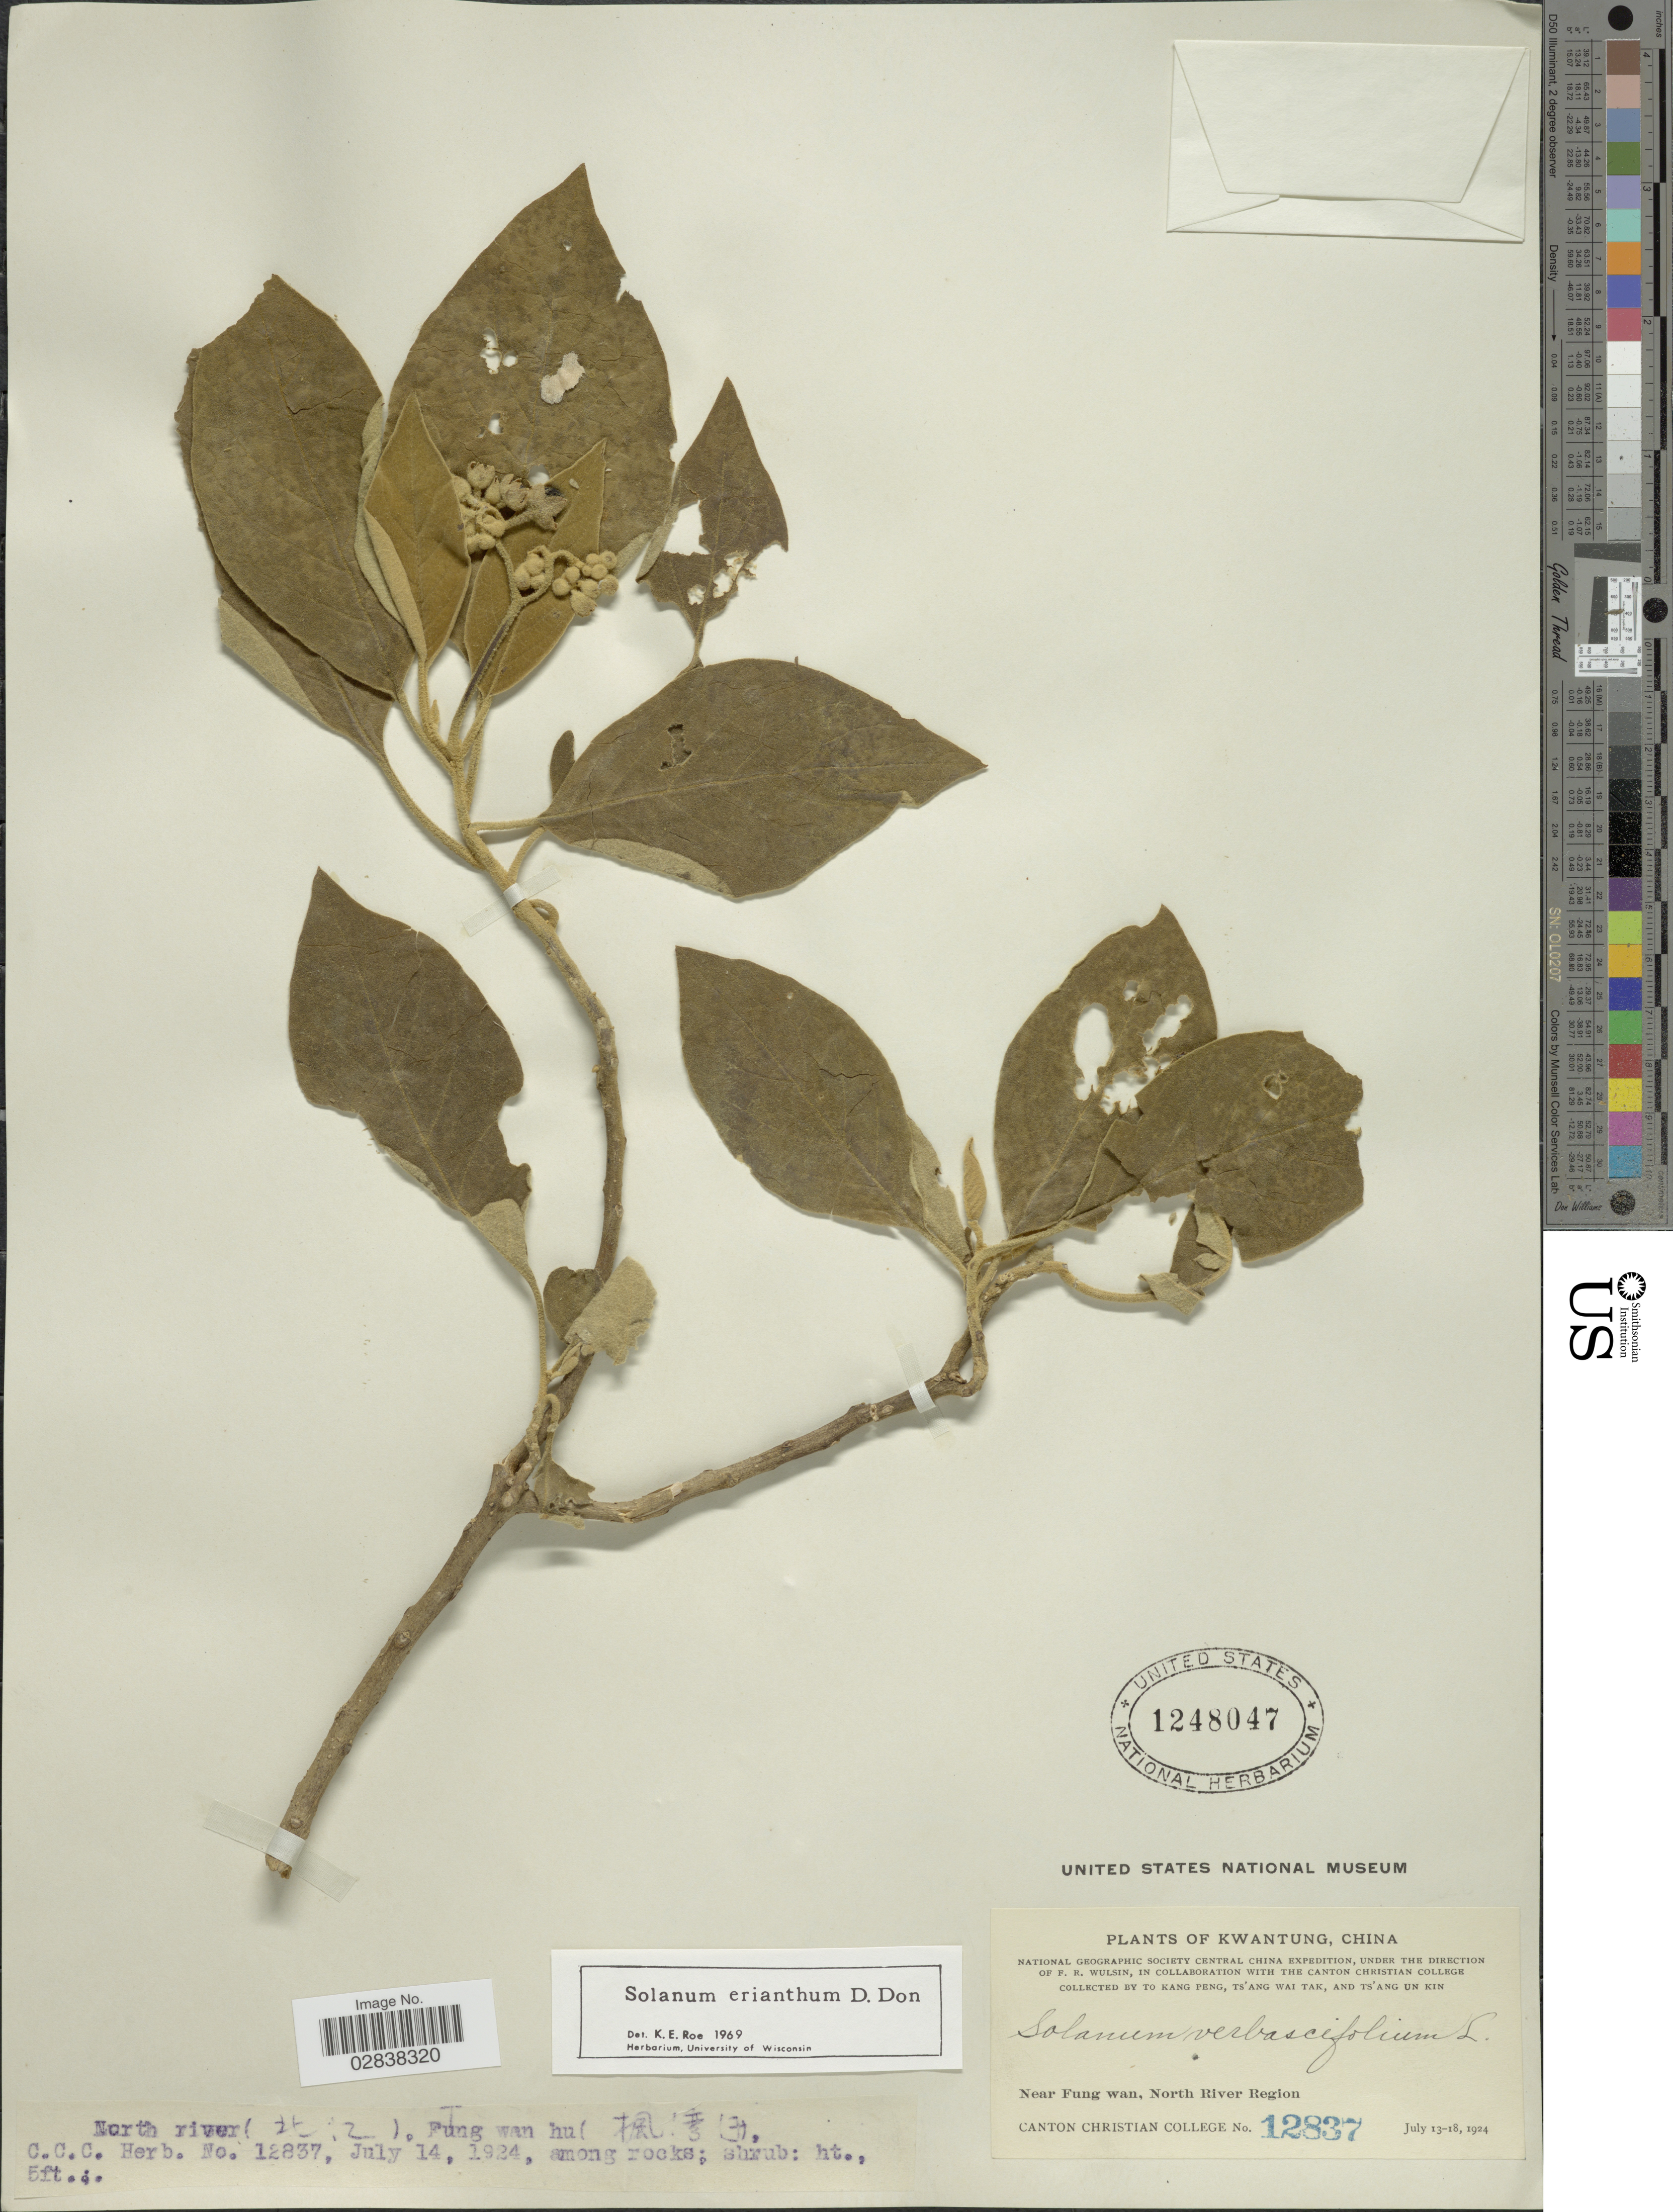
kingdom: Plantae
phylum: Tracheophyta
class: Magnoliopsida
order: Solanales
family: Solanaceae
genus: Solanum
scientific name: Solanum erianthum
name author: D. Don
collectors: T. K. Peng, W. T. Tsang & Ts' Ang Un Kin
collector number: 12837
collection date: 1924-07-13/1924-07-18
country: China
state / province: Guangdong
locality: Kwangtung, Near Fung wan, North River region, North river (X), Fung Wang hu (X).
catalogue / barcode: US 1248047